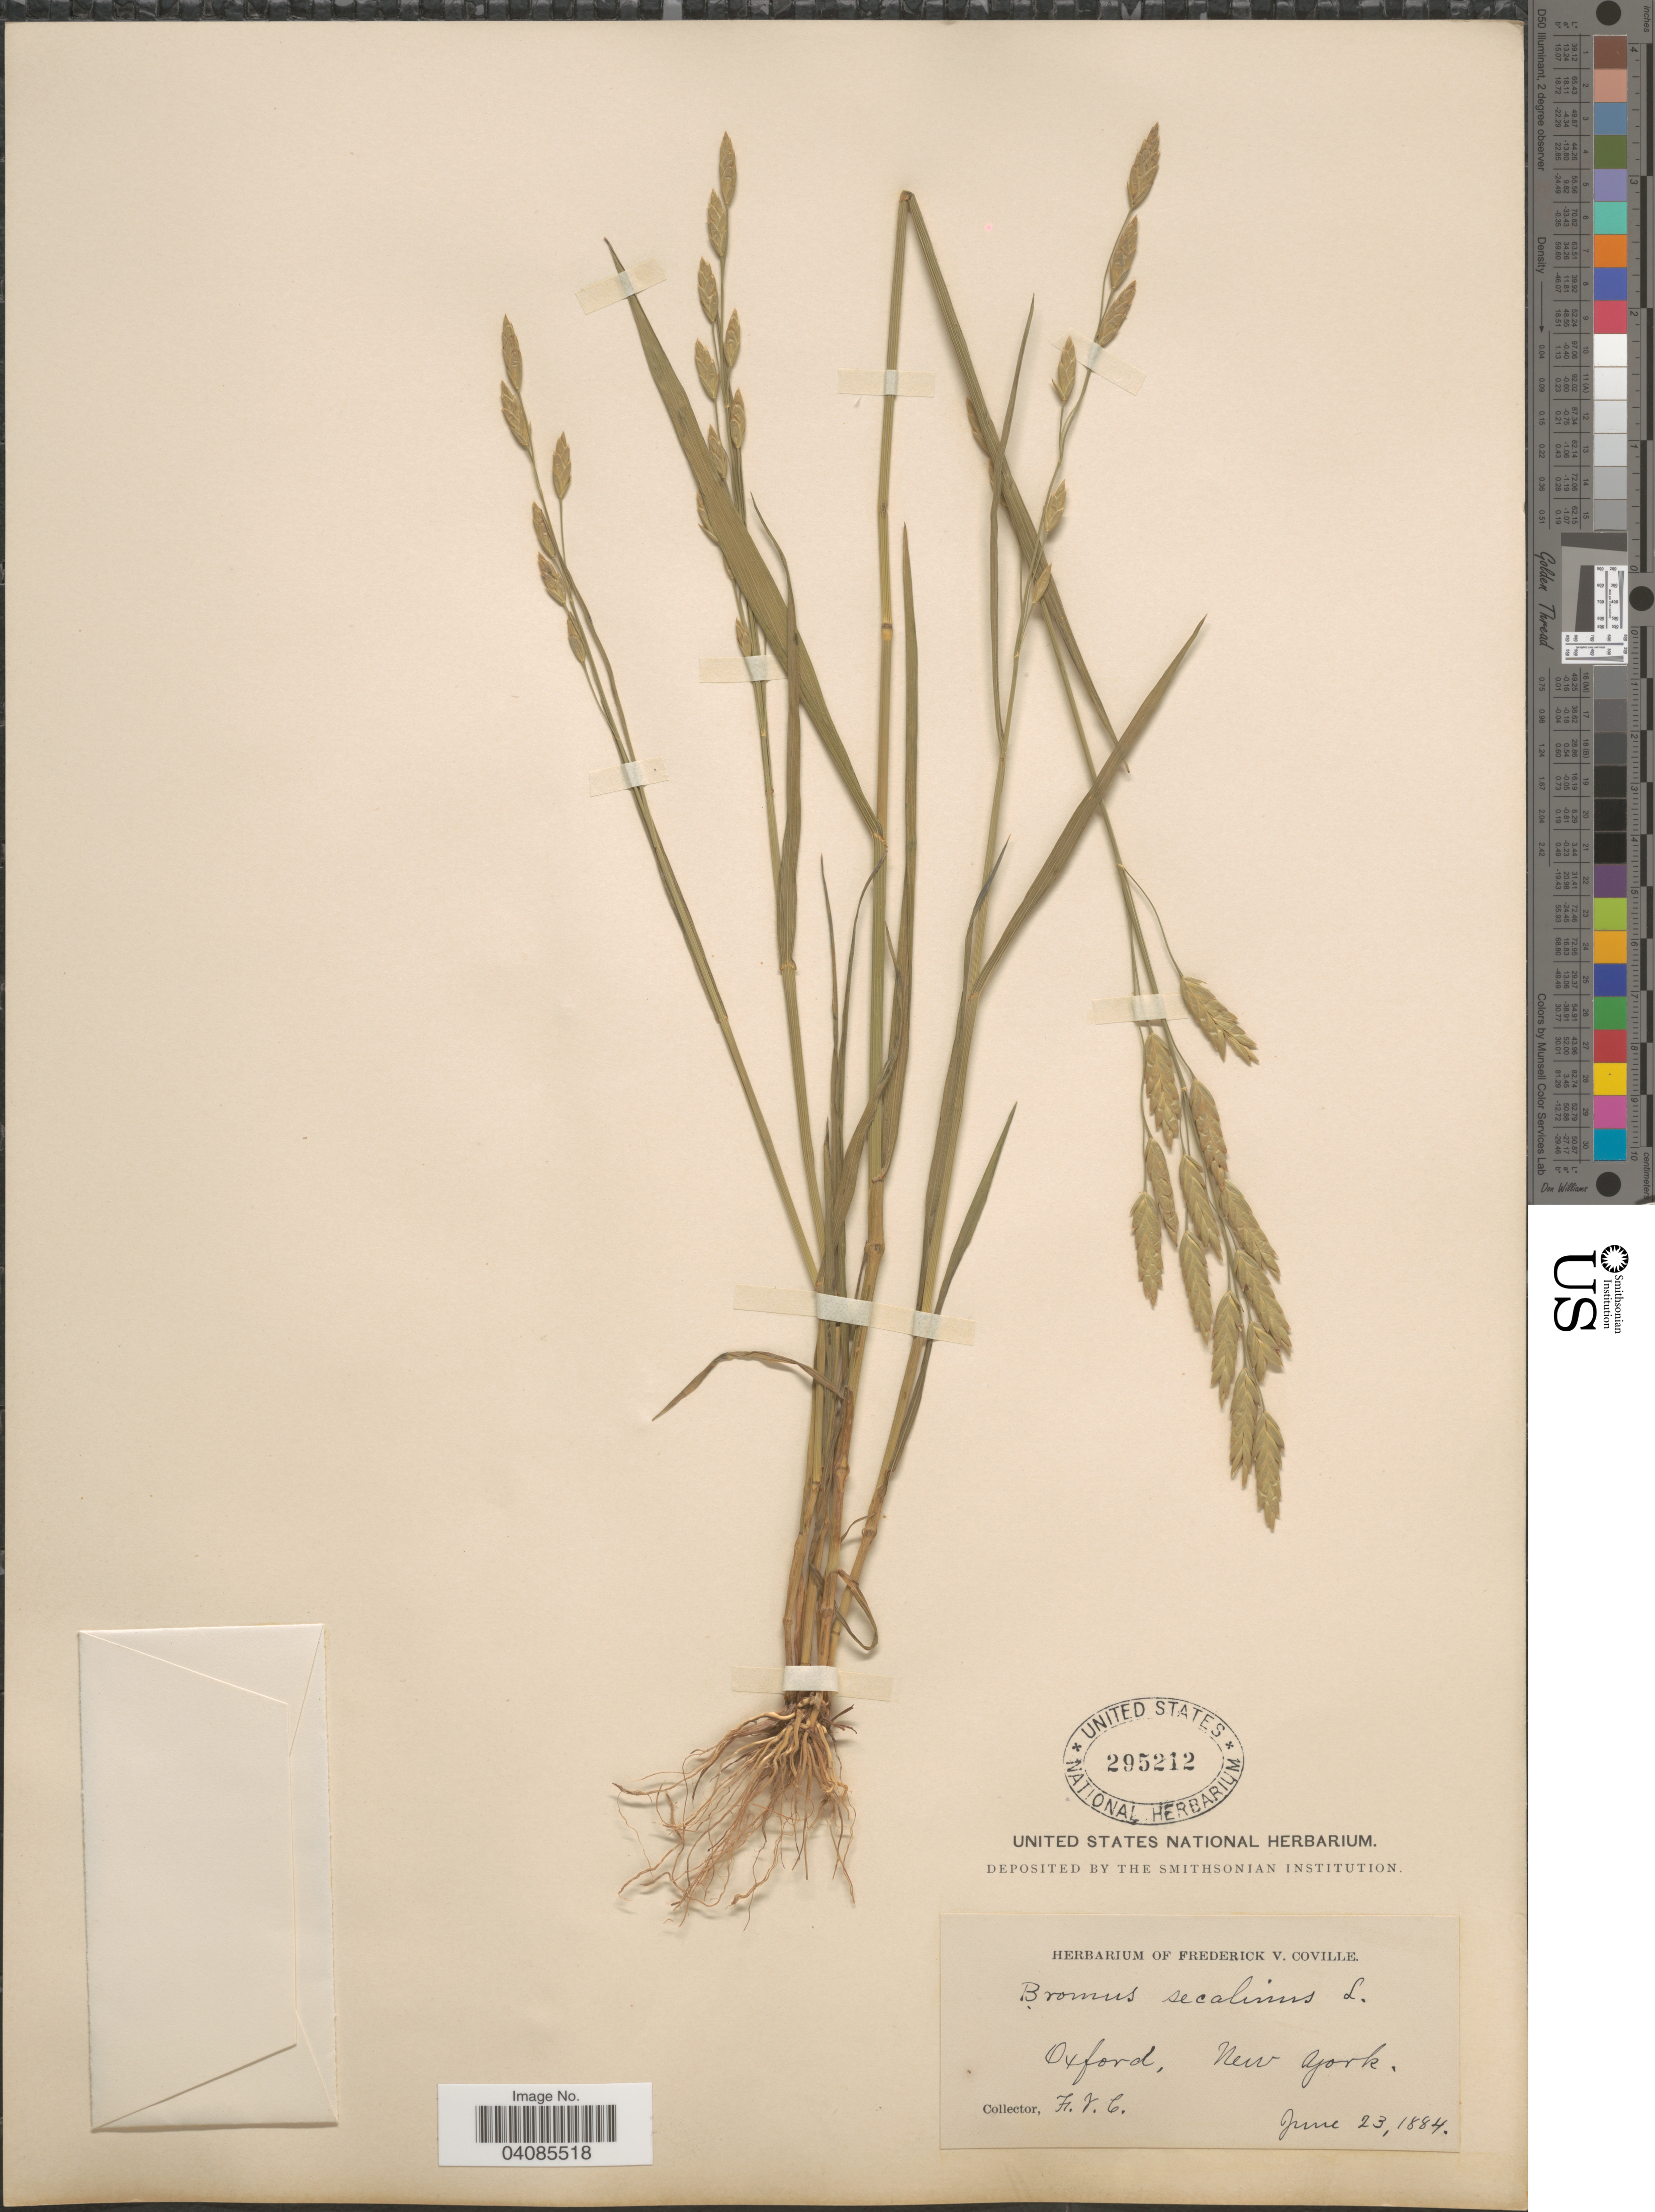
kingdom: Plantae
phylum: Tracheophyta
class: Liliopsida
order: Poales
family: Poaceae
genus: Bromus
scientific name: Bromus secalinus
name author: L.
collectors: F. V. Coville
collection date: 1884-06-23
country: United States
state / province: New York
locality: Oxford.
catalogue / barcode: US 295212